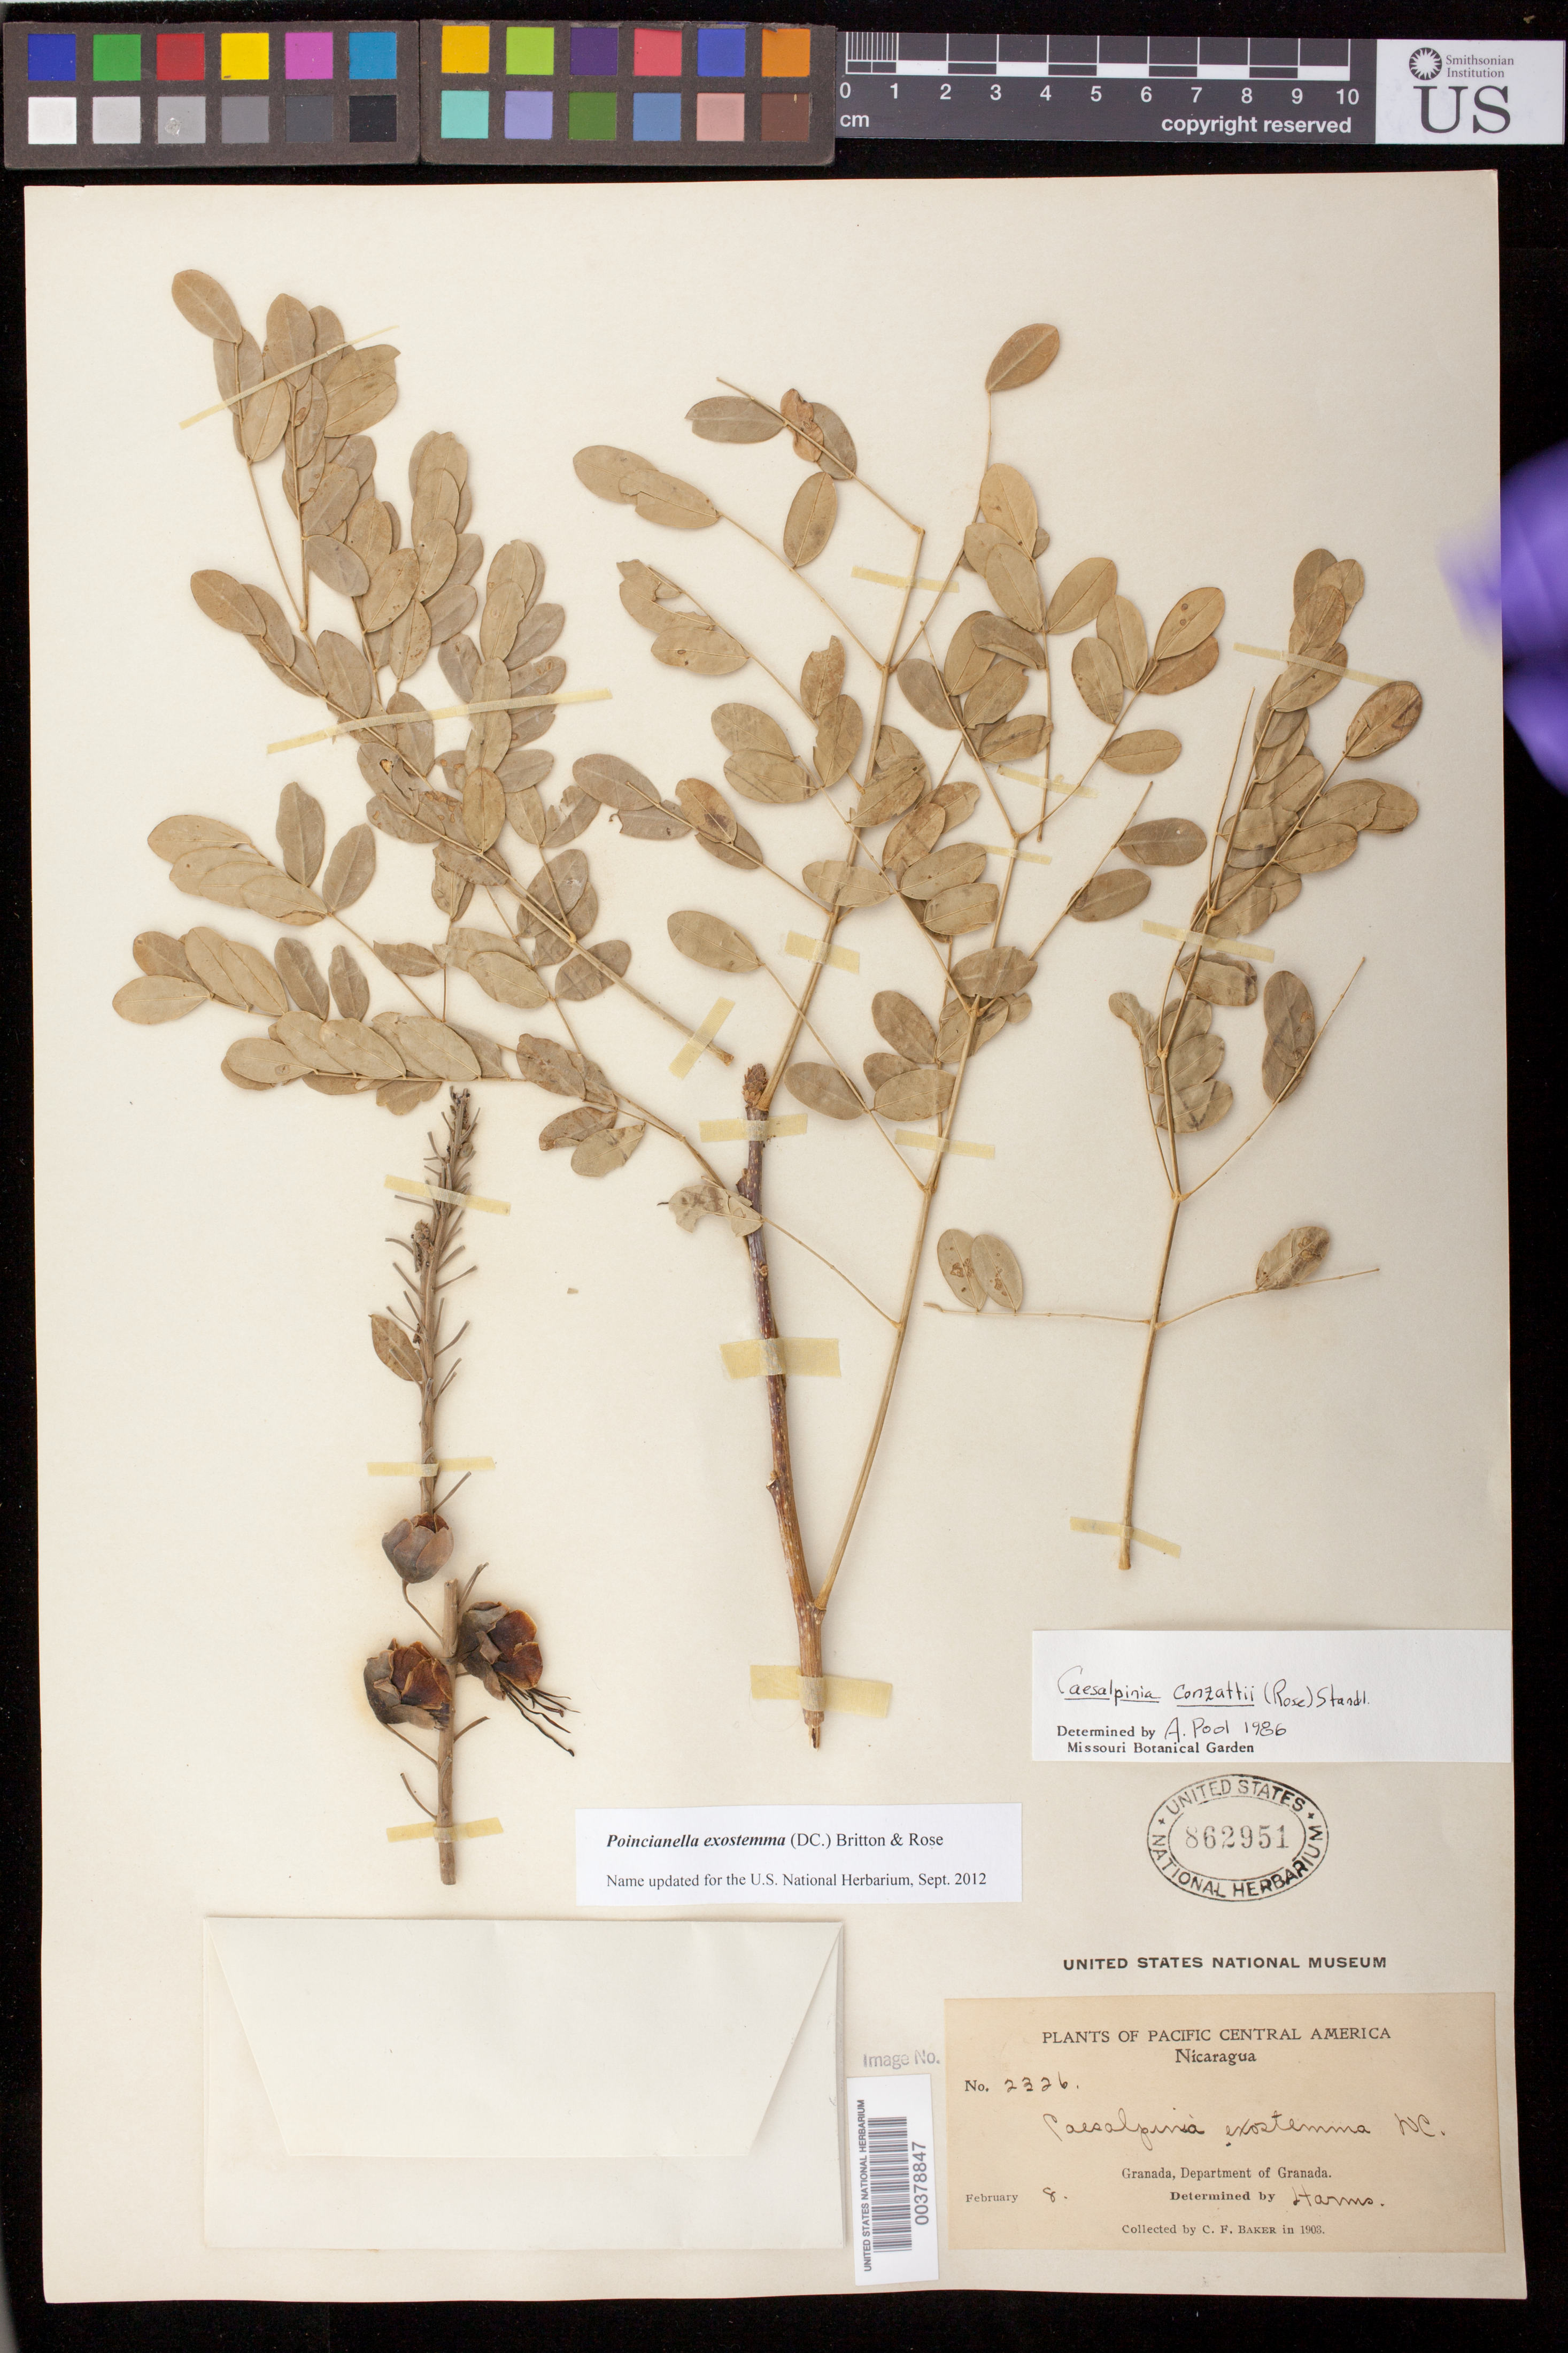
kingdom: Plantae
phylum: Tracheophyta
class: Magnoliopsida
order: Fabales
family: Fabaceae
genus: Erythrostemon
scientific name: Erythrostemon exostemma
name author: (Moc. & Sessé ex DC.) Gagnon & G.P. Lewis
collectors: C. F. Baker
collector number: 2326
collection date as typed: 08 Feb 1903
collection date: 1903-02-08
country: Nicaragua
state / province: Granada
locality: Granada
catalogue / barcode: US 862951